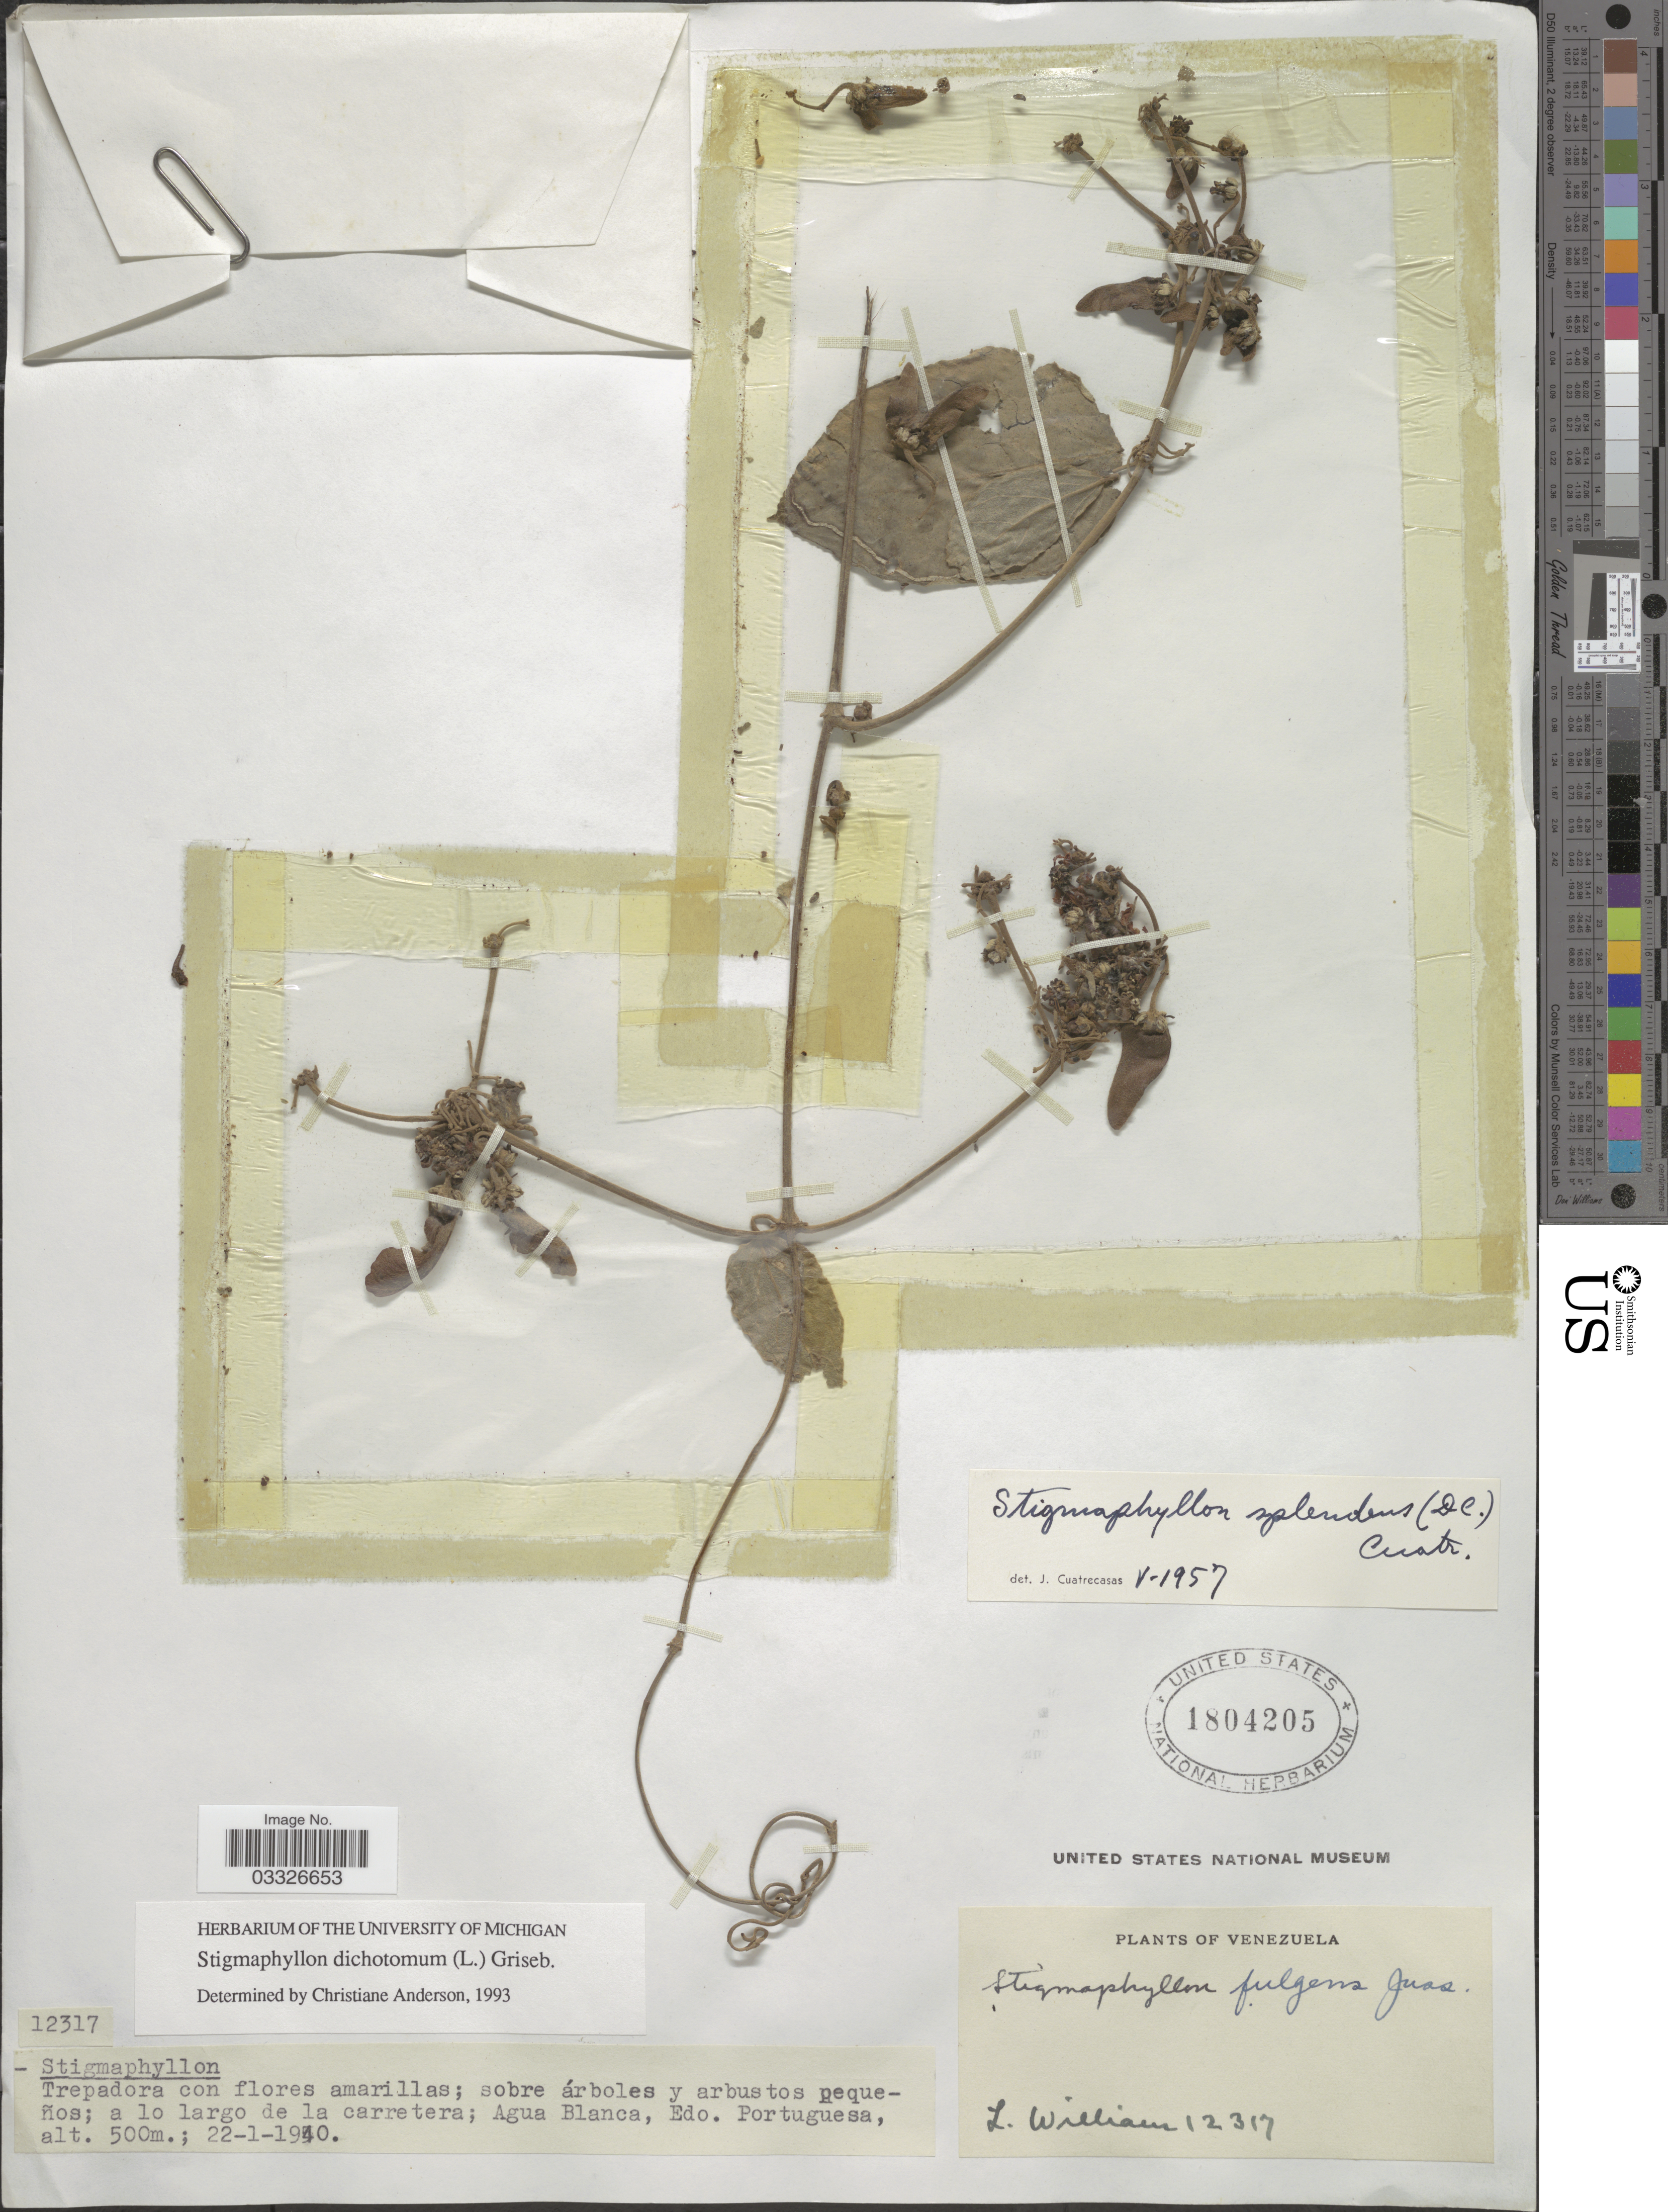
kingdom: Plantae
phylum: Tracheophyta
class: Magnoliopsida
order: Malpighiales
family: Malpighiaceae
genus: Stigmaphyllon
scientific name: Stigmaphyllon dichotomum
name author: Griseb.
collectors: L. Williams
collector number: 12317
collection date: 1940-01-22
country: Venezuela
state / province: Portuguesa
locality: Agua Blanca.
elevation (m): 500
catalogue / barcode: US 1804205